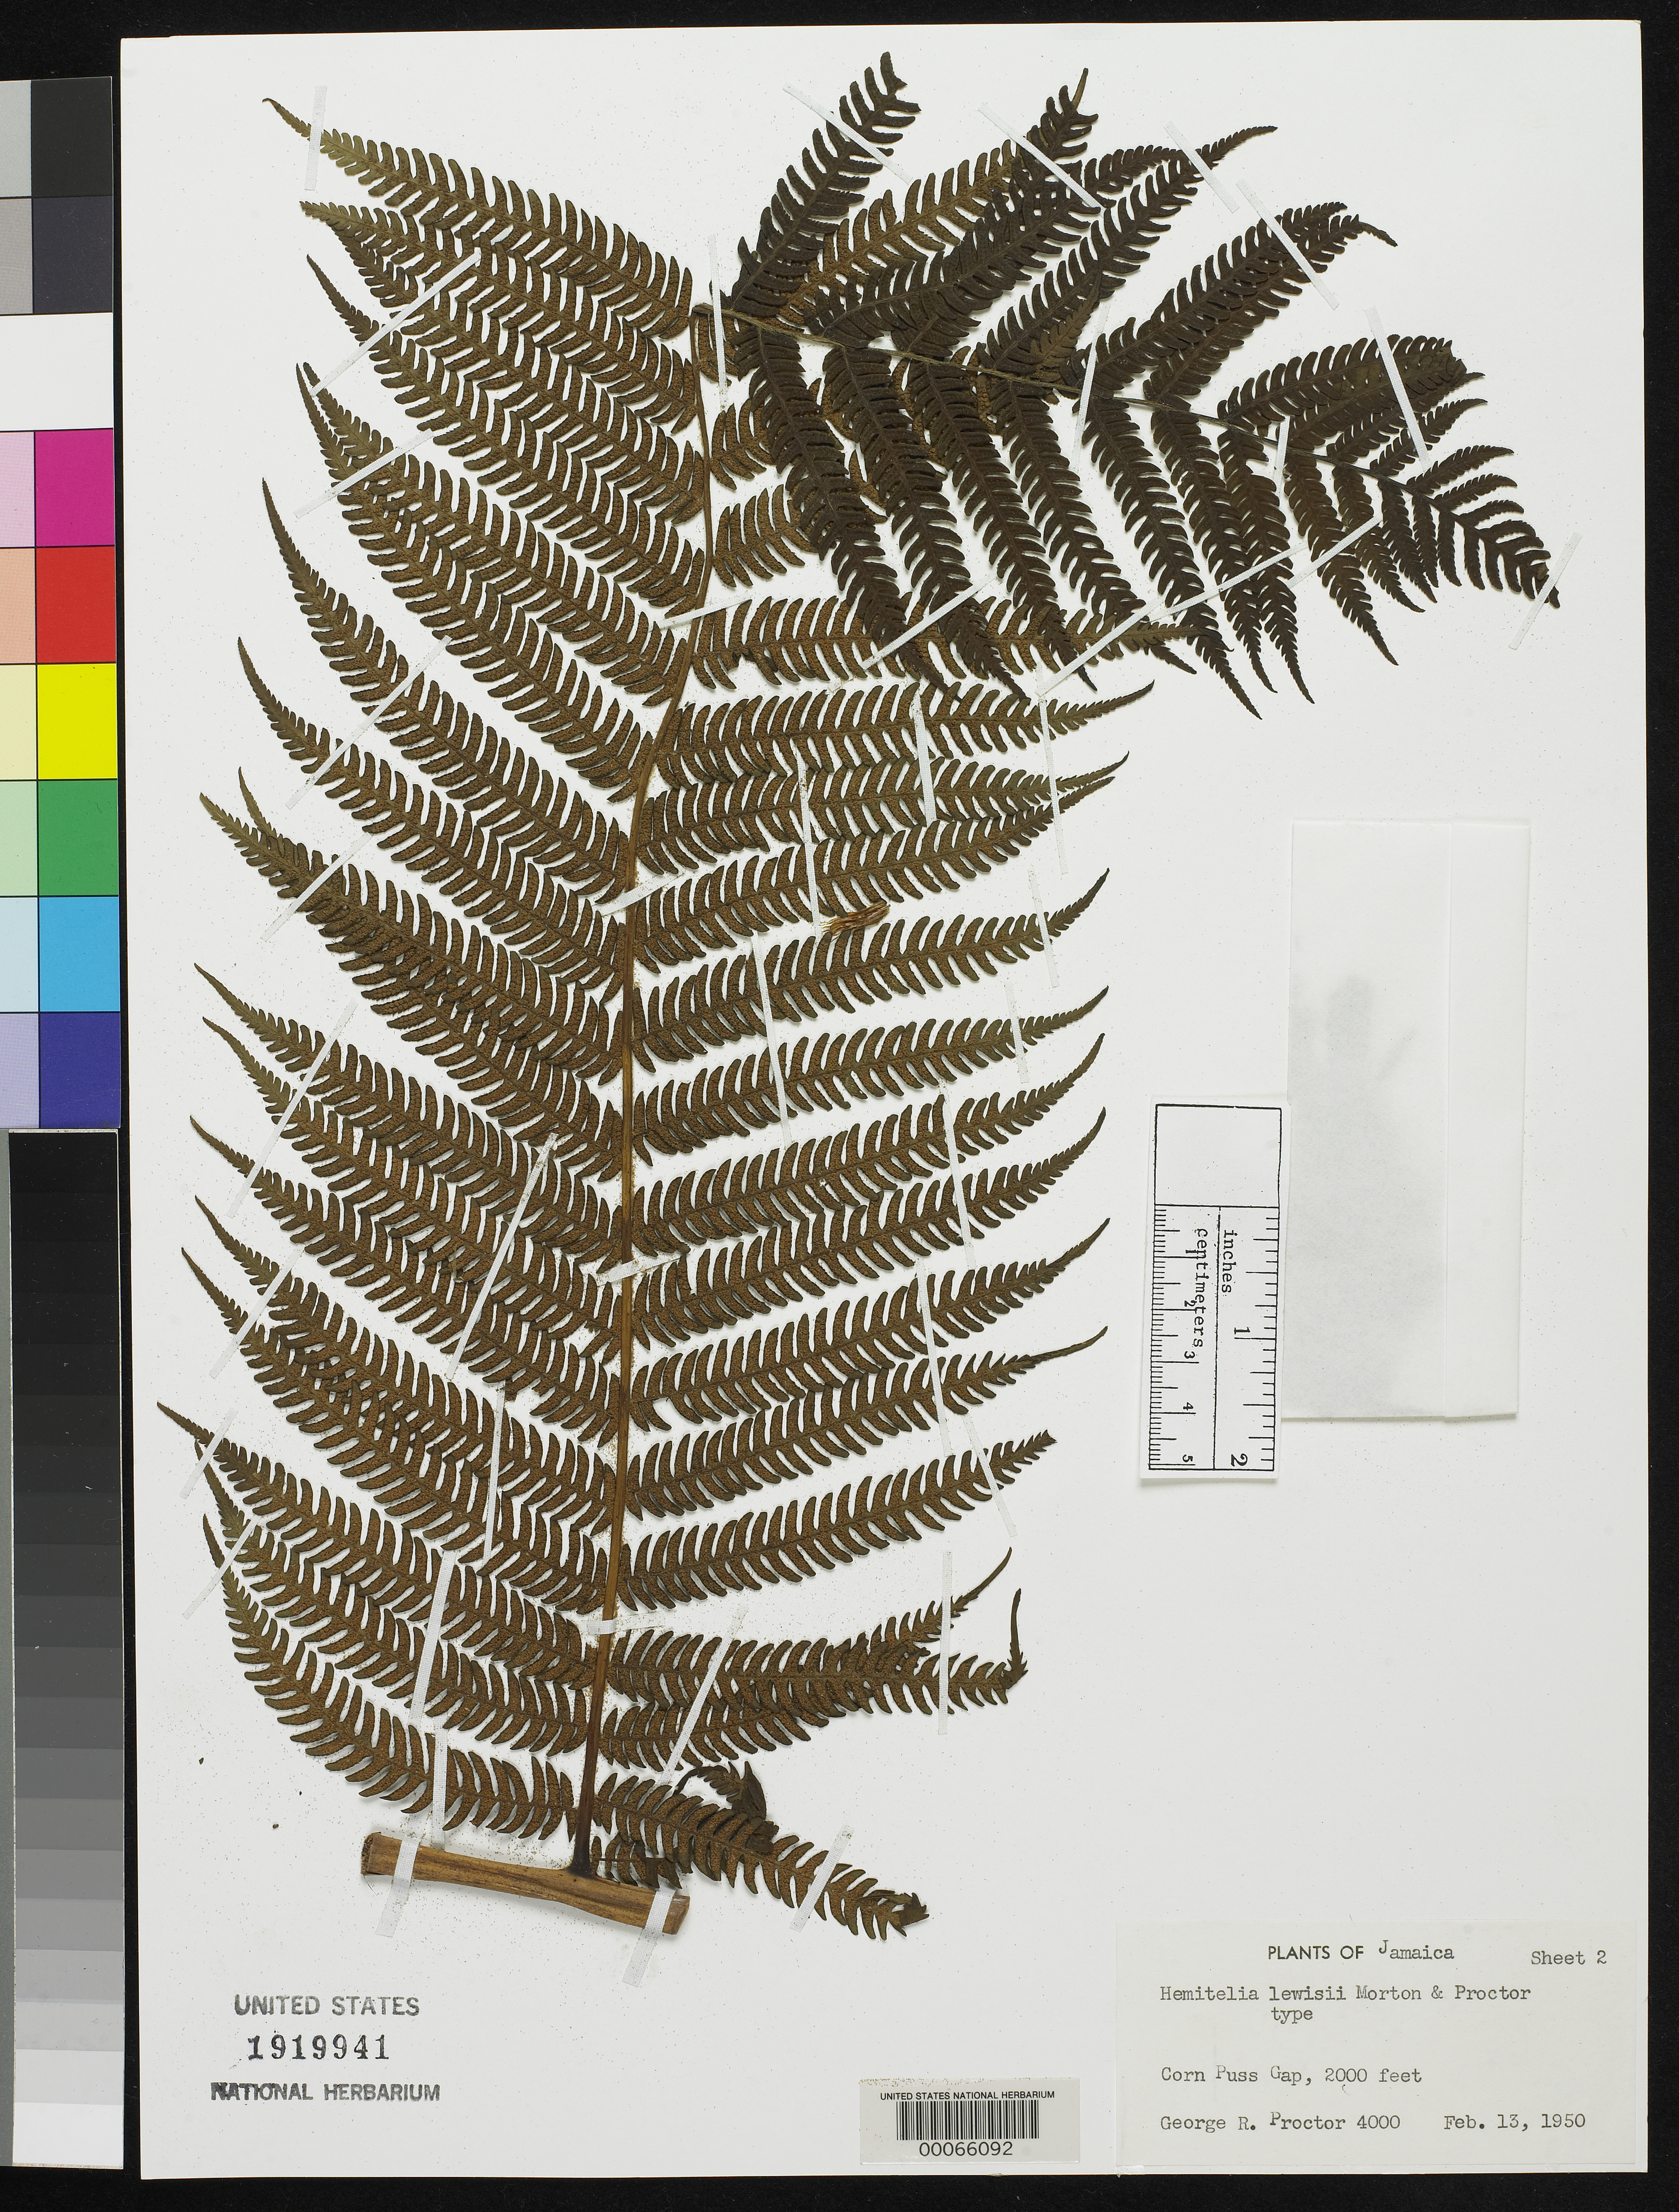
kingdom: Plantae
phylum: Tracheophyta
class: Polypodiopsida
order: Cyatheales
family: Cyatheaceae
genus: Hemitelia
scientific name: Hemitelia lewisii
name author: C.V. Morton & Proctor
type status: Holotype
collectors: G. R. Proctor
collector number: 4000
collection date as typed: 13 Feb 1950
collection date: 1950-02-13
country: Jamaica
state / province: Saint Thomas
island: Greater Antilles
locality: Corn Puss Gap.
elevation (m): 610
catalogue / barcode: US 1919941